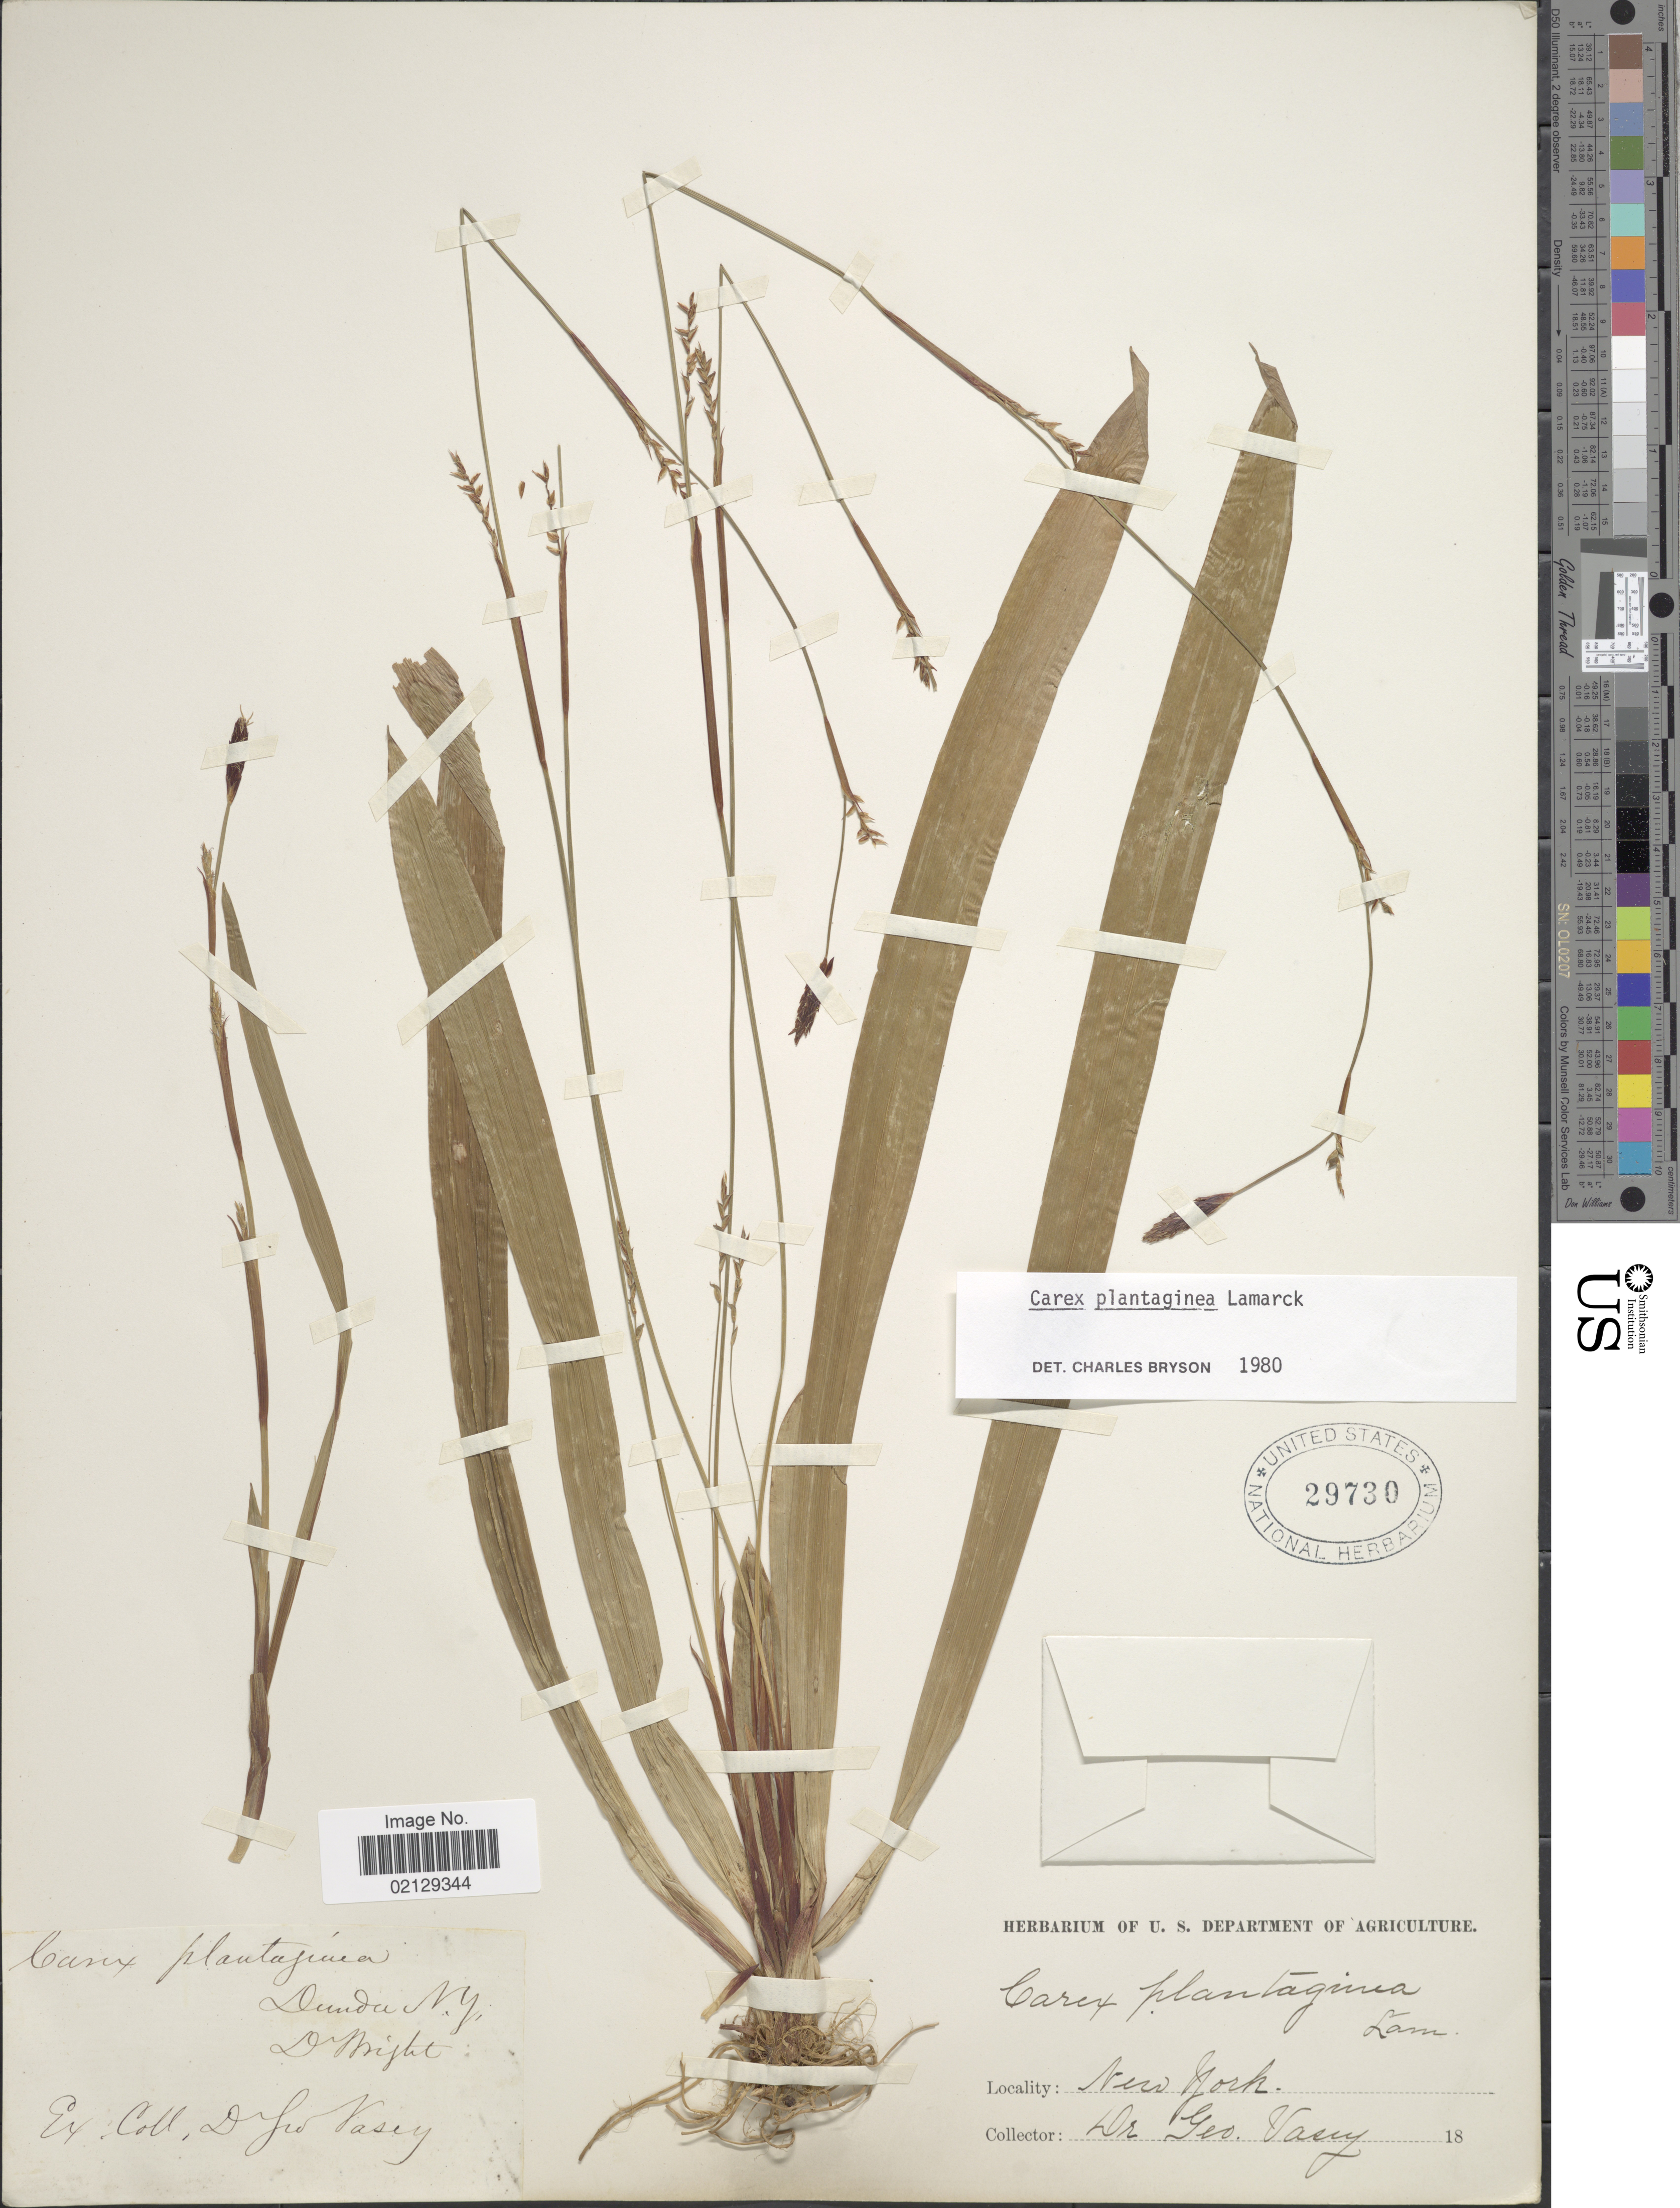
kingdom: Plantae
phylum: Tracheophyta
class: Liliopsida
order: Poales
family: Cyperaceae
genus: Carex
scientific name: Carex plantaginea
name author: Lam.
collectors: D. Wright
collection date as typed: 18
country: United States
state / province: New York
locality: Dundee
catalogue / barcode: US 29730